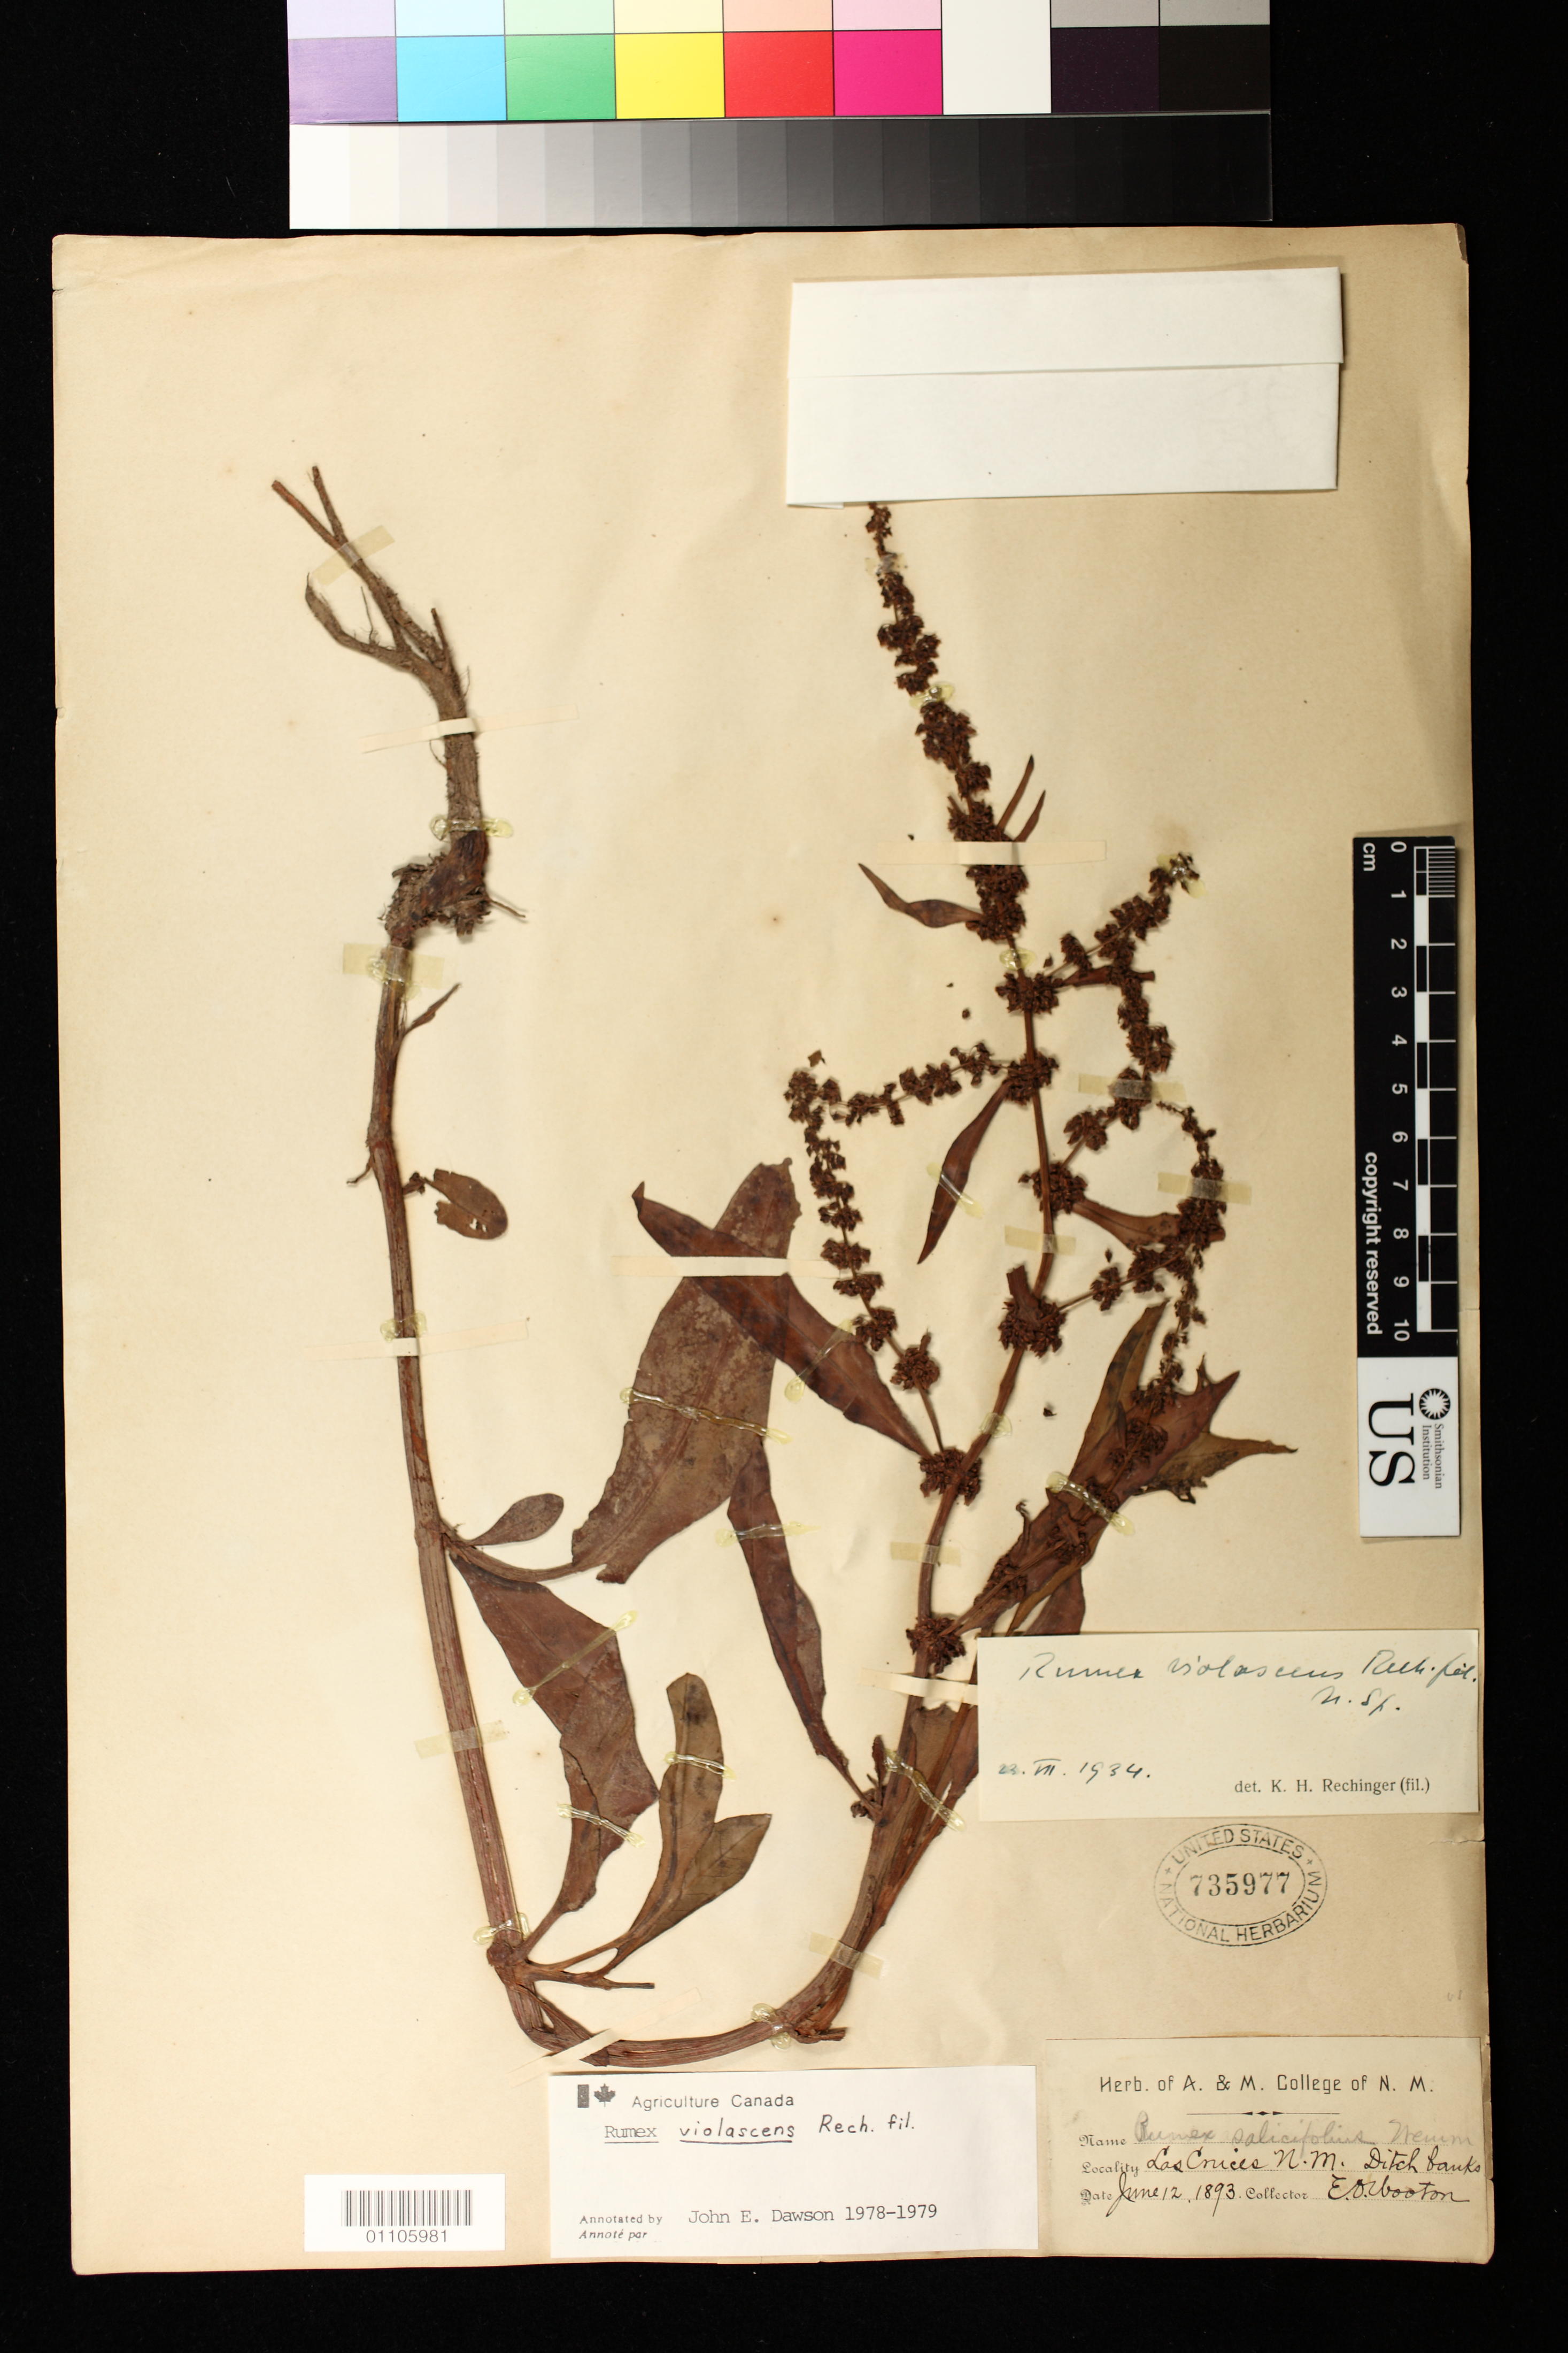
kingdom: Plantae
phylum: Tracheophyta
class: Magnoliopsida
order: Caryophyllales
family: Polygonaceae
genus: Rumex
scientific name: Rumex violascens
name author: Rech. f.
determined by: Rechinger, K. H.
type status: Syntype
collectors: E. O. Wooton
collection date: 1893-07-12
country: United States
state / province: New Mexico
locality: Las Cruces N.M.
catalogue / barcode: US 735977